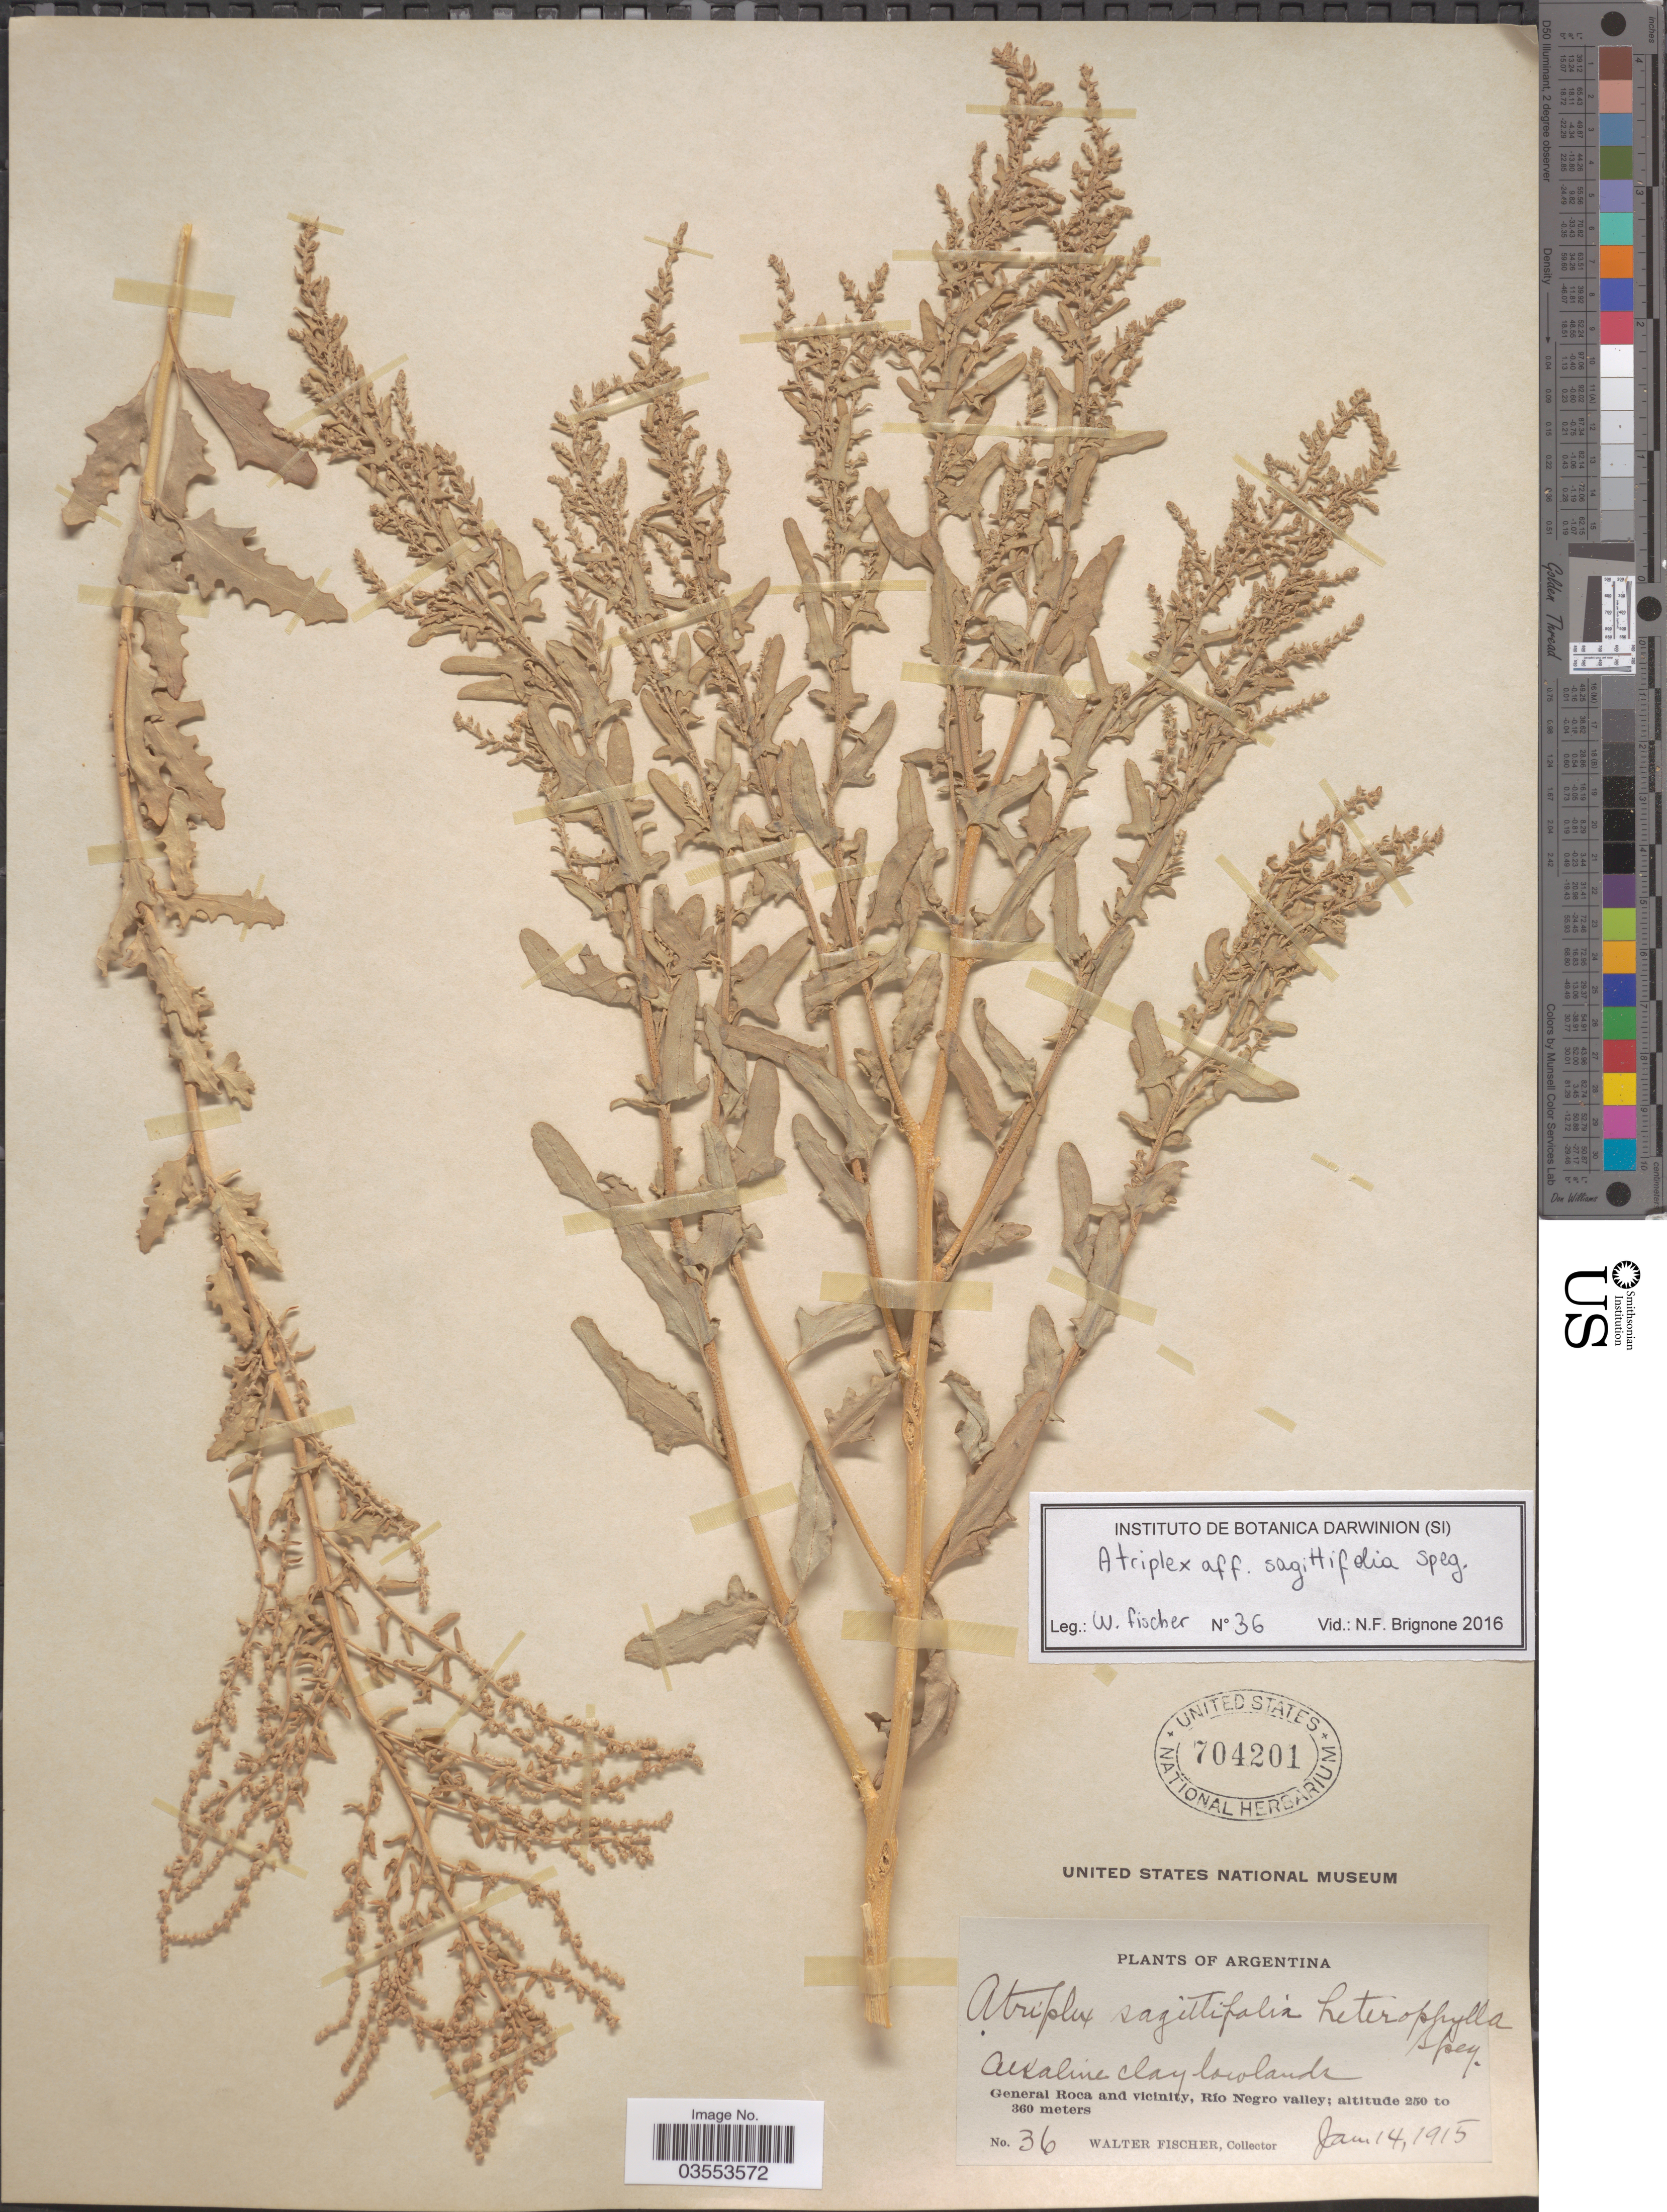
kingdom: Plantae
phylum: Tracheophyta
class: Magnoliopsida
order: Caryophyllales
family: Amaranthaceae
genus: Atriplex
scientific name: Atriplex sagittifolia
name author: Speg.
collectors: W. Fischer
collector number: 36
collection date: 1915-01-14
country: Argentina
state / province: Rio Negro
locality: General Roca and vicinity, Río Negro valley.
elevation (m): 250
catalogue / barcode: US 704201